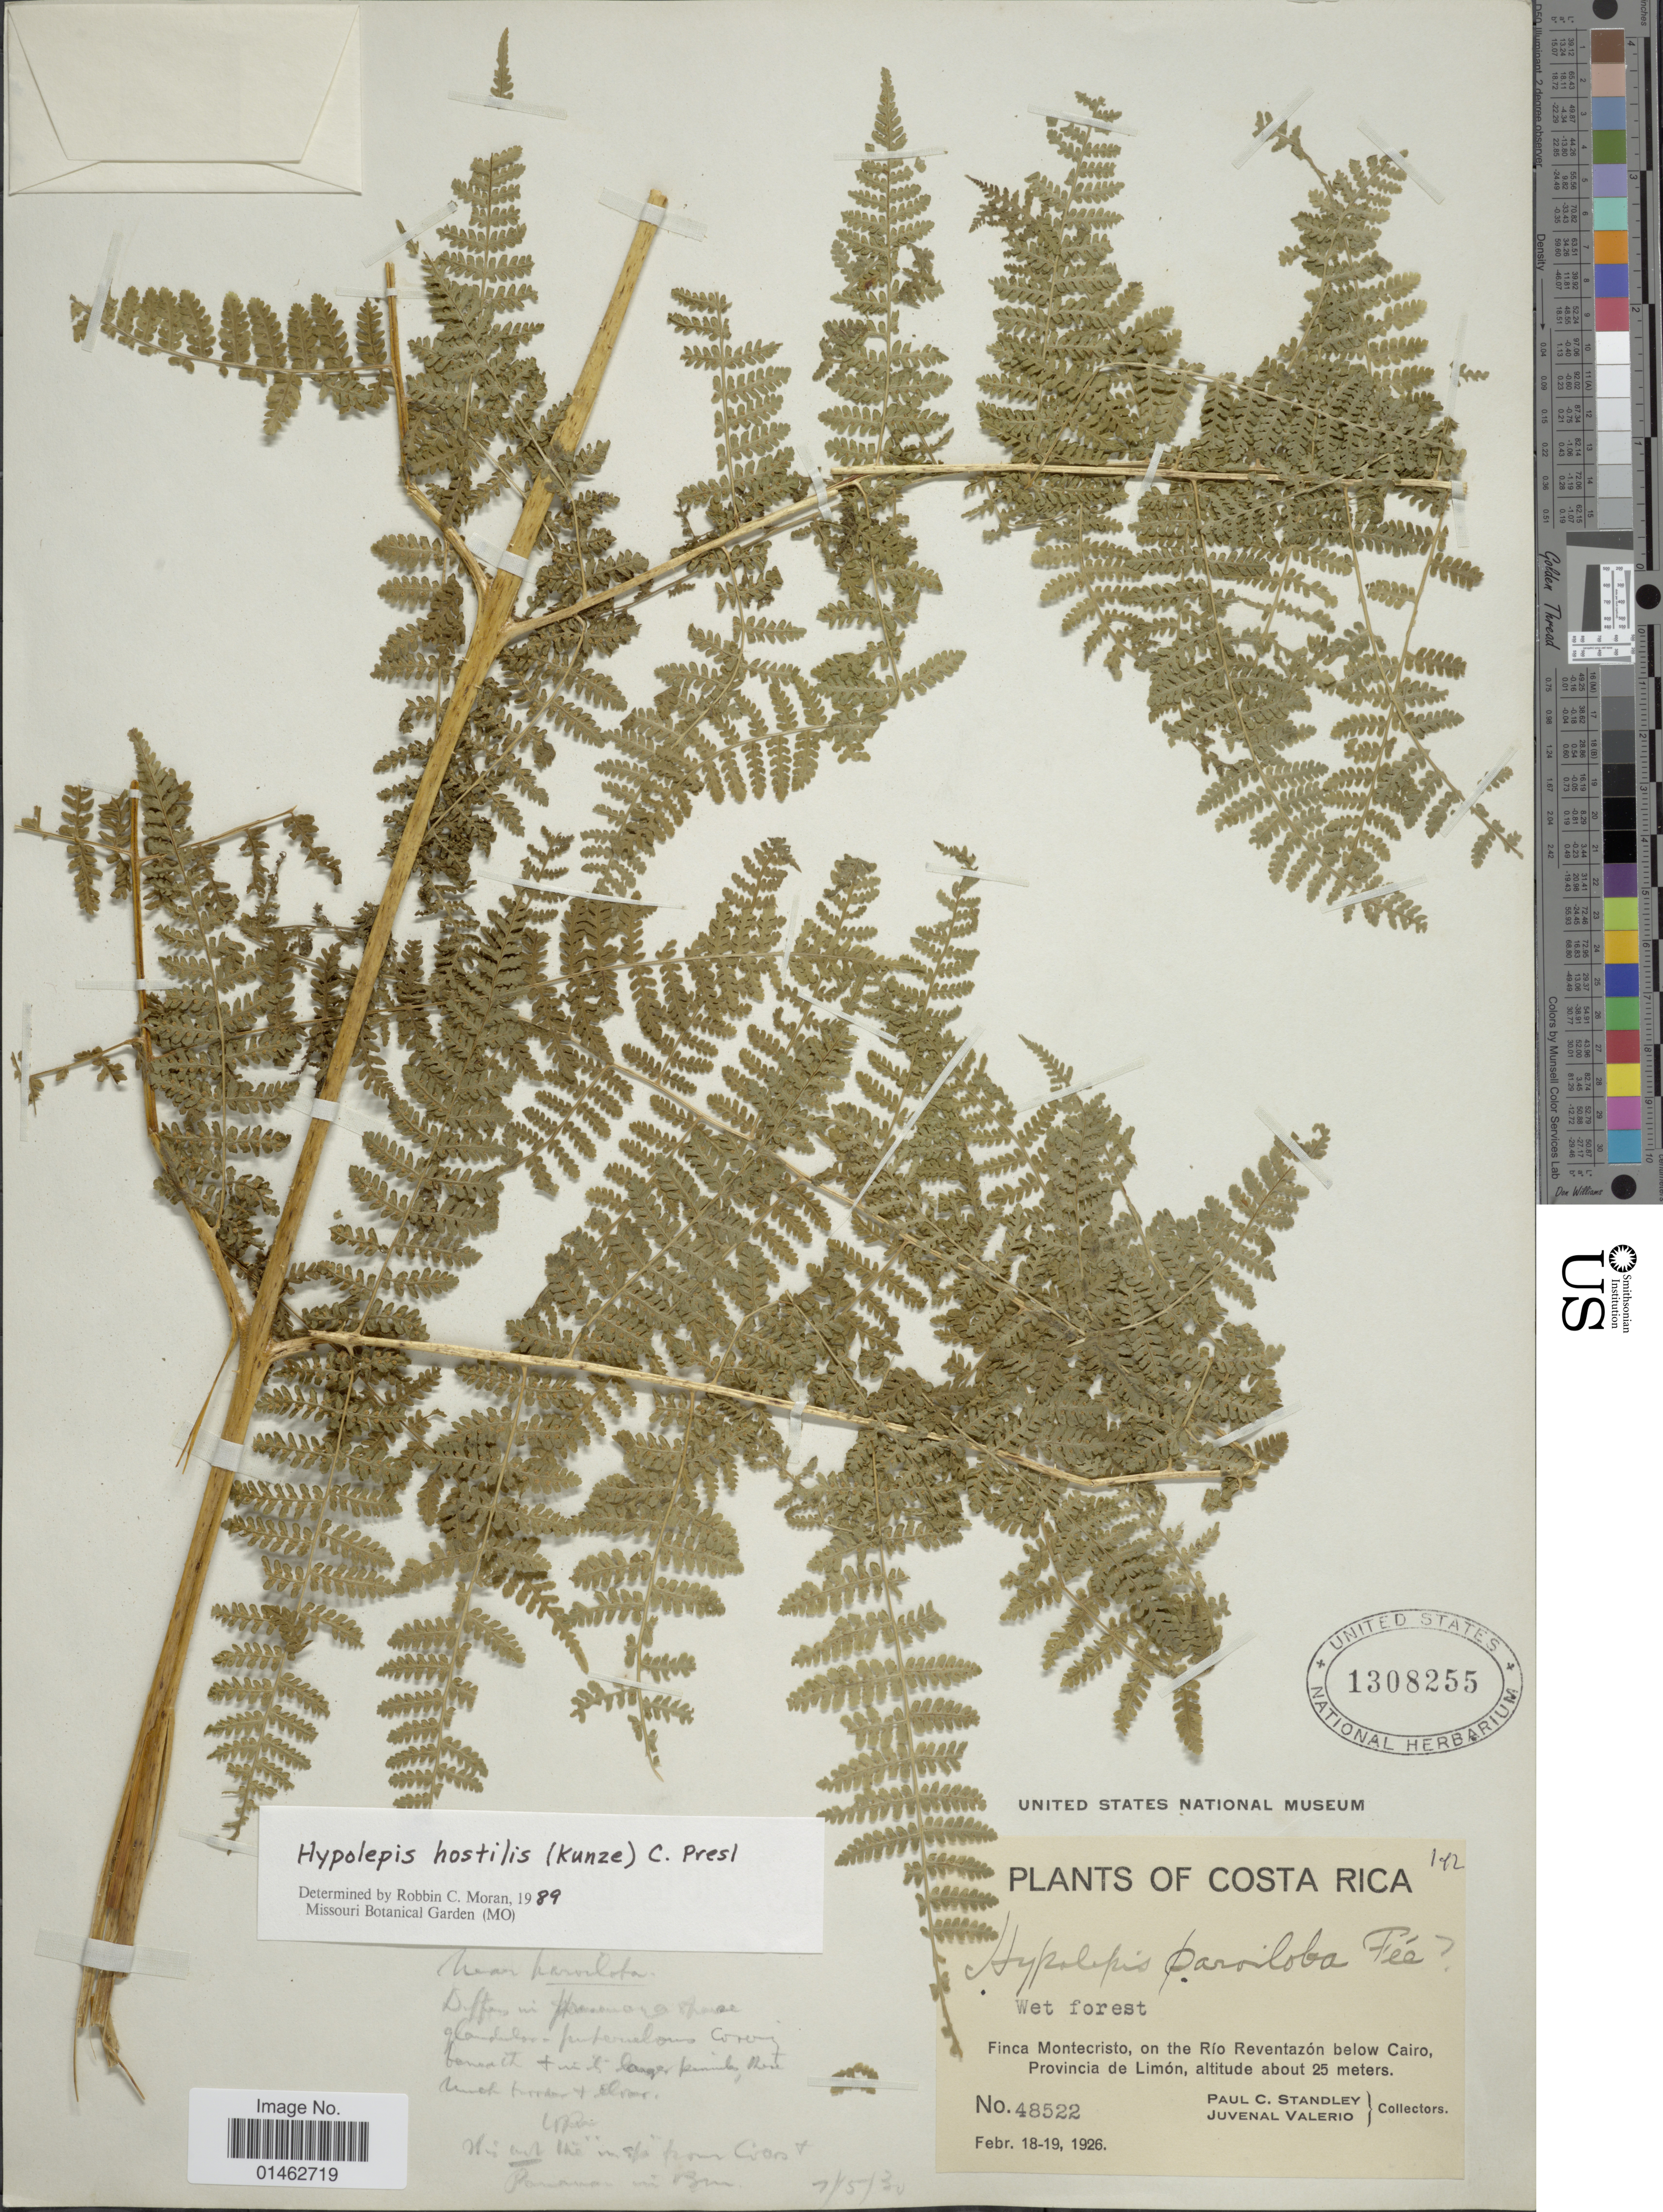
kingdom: Plantae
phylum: Tracheophyta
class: Polypodiopsida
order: Polypodiales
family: Dennstaedtiaceae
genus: Hypolepis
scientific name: Hypolepis hostilis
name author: (Kunze) C. Presl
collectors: P. C. Standley & J. Valerio R.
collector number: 48522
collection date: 1926-02-18/1926-02-19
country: Costa Rica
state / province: Limón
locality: Finca Montecristo, on the Río Reventazón below Cairo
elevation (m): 25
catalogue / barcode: US 1308255